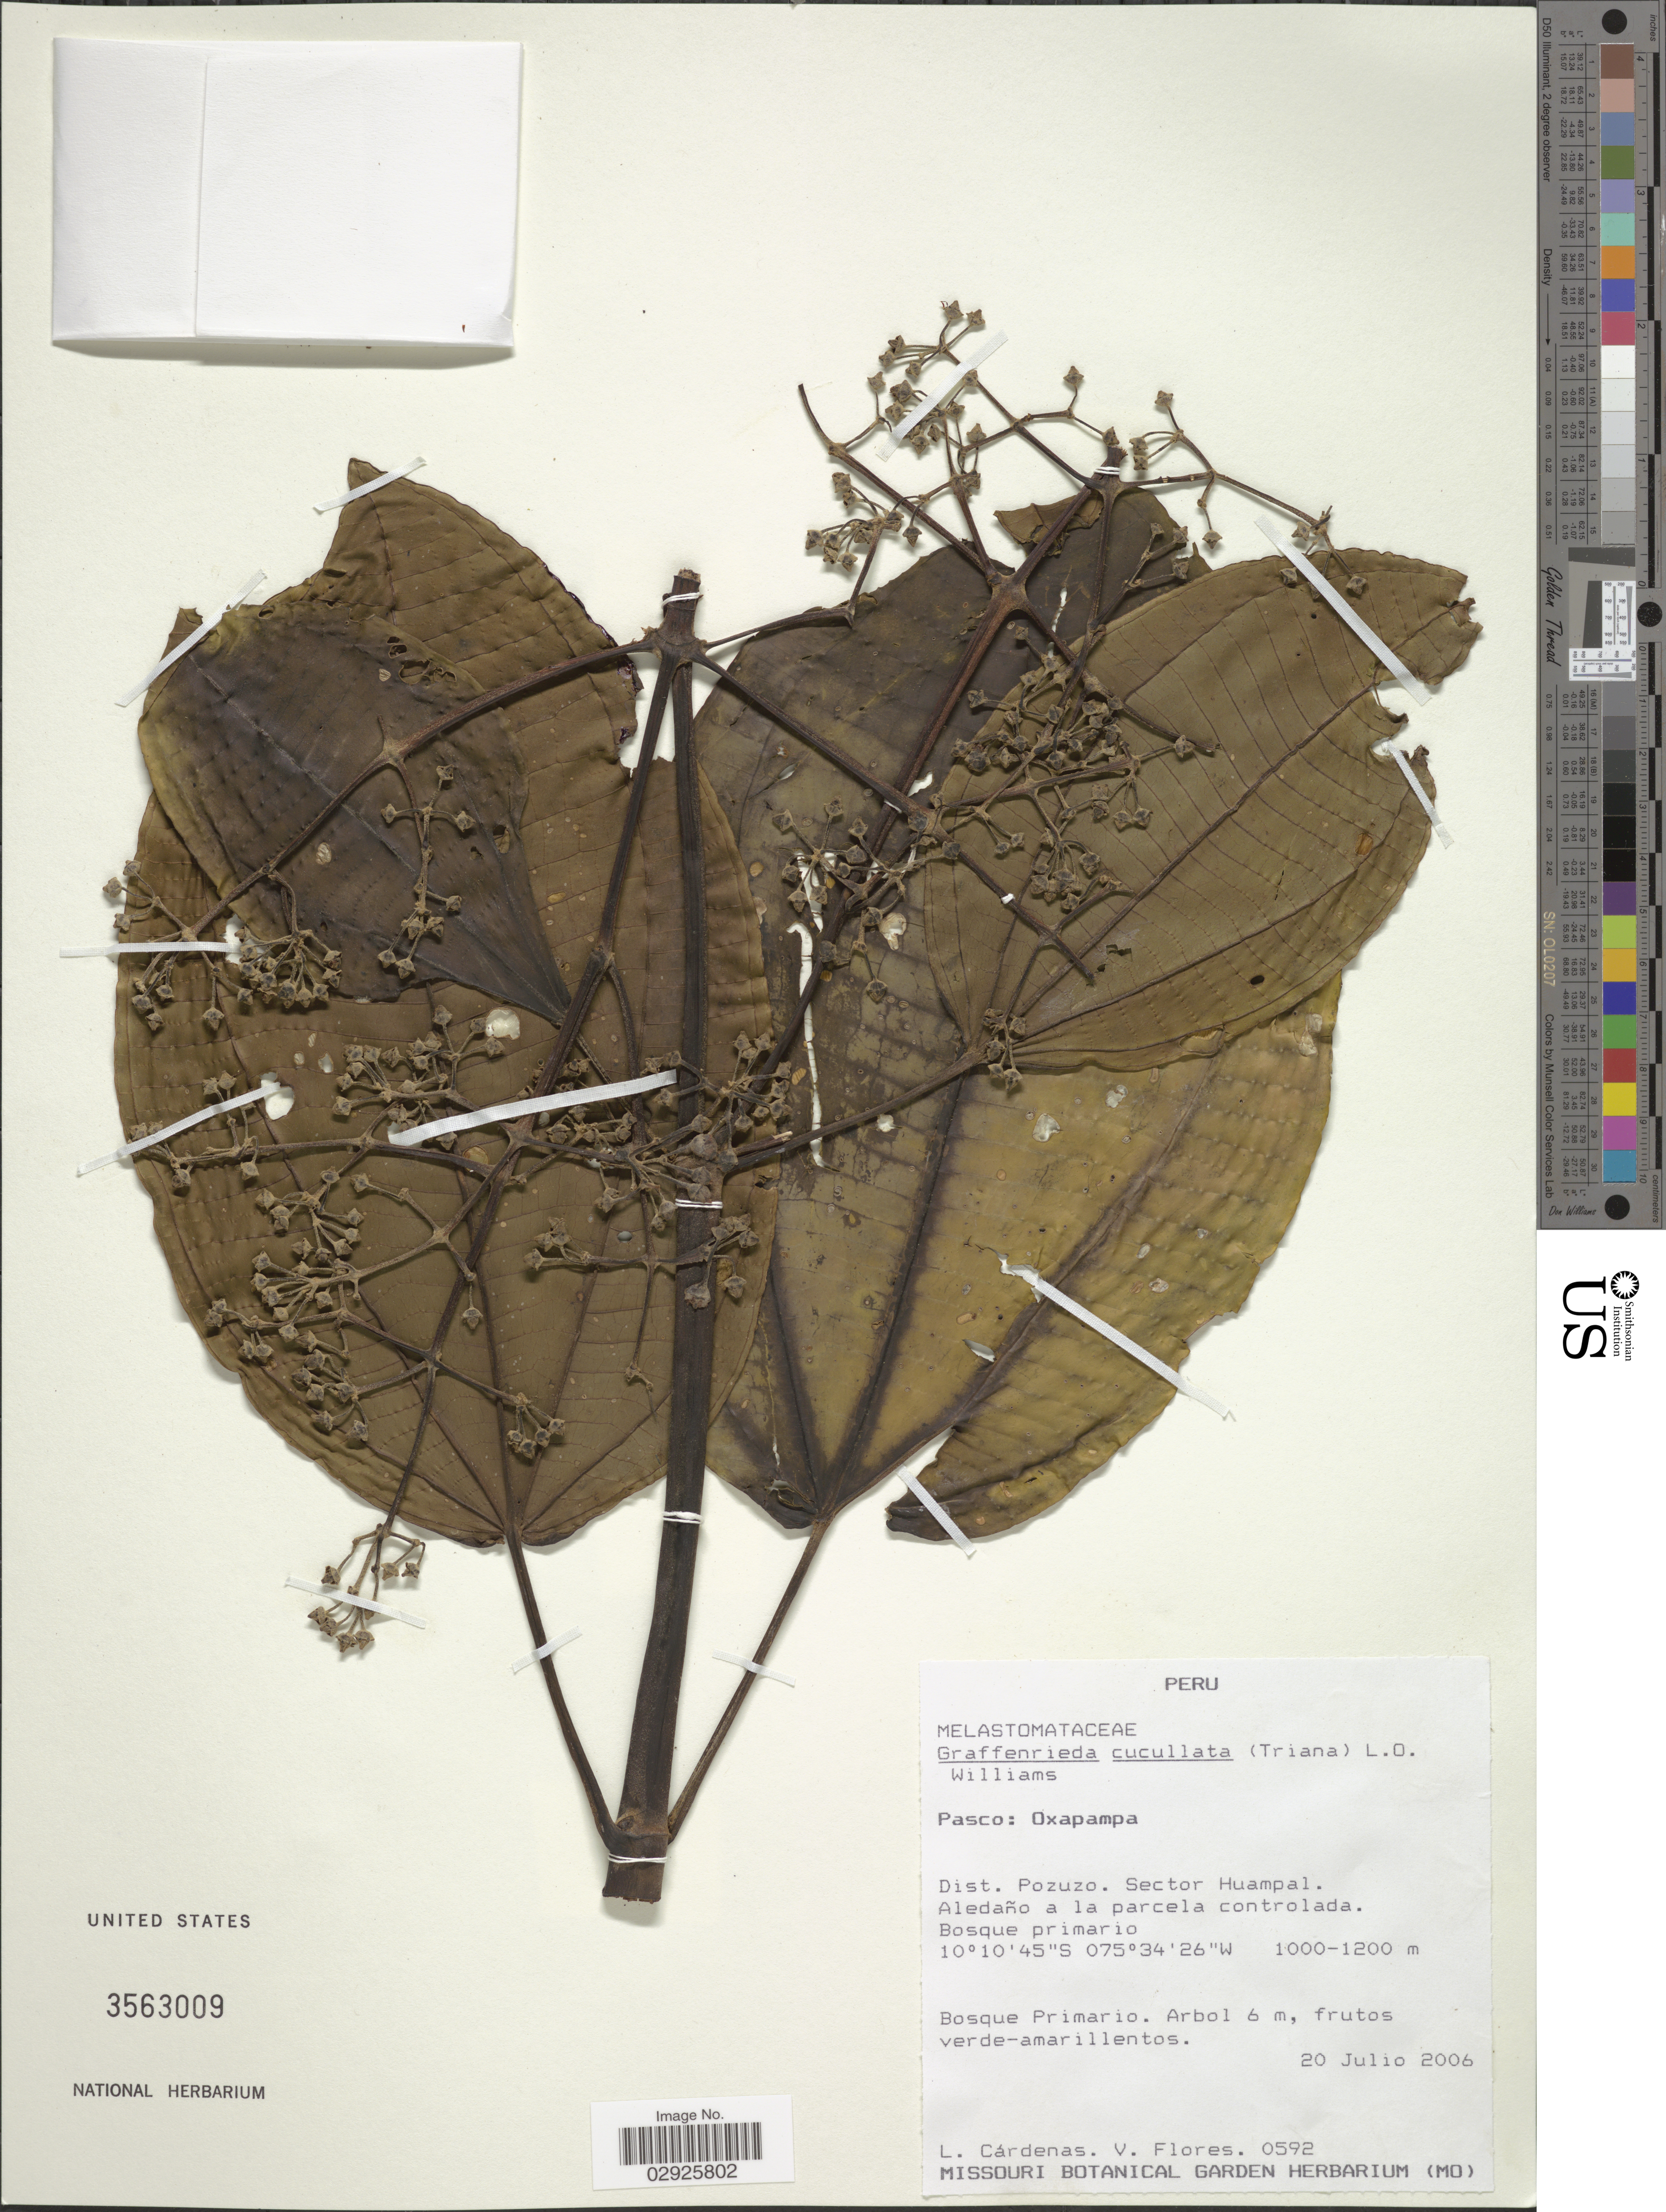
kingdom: Plantae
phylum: Tracheophyta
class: Magnoliopsida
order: Myrtales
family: Melastomataceae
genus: Graffenrieda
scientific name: Graffenrieda cucullata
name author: (Triana) L.O. Williams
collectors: L. Cárdenas & V. Flores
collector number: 0592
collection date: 2006-07-20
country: Peru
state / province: Pasco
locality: Oxapampa. Dist. Pozuzo. Sector Huampal. Aledaño a la parcela controlada.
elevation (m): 1000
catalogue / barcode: US 3563009